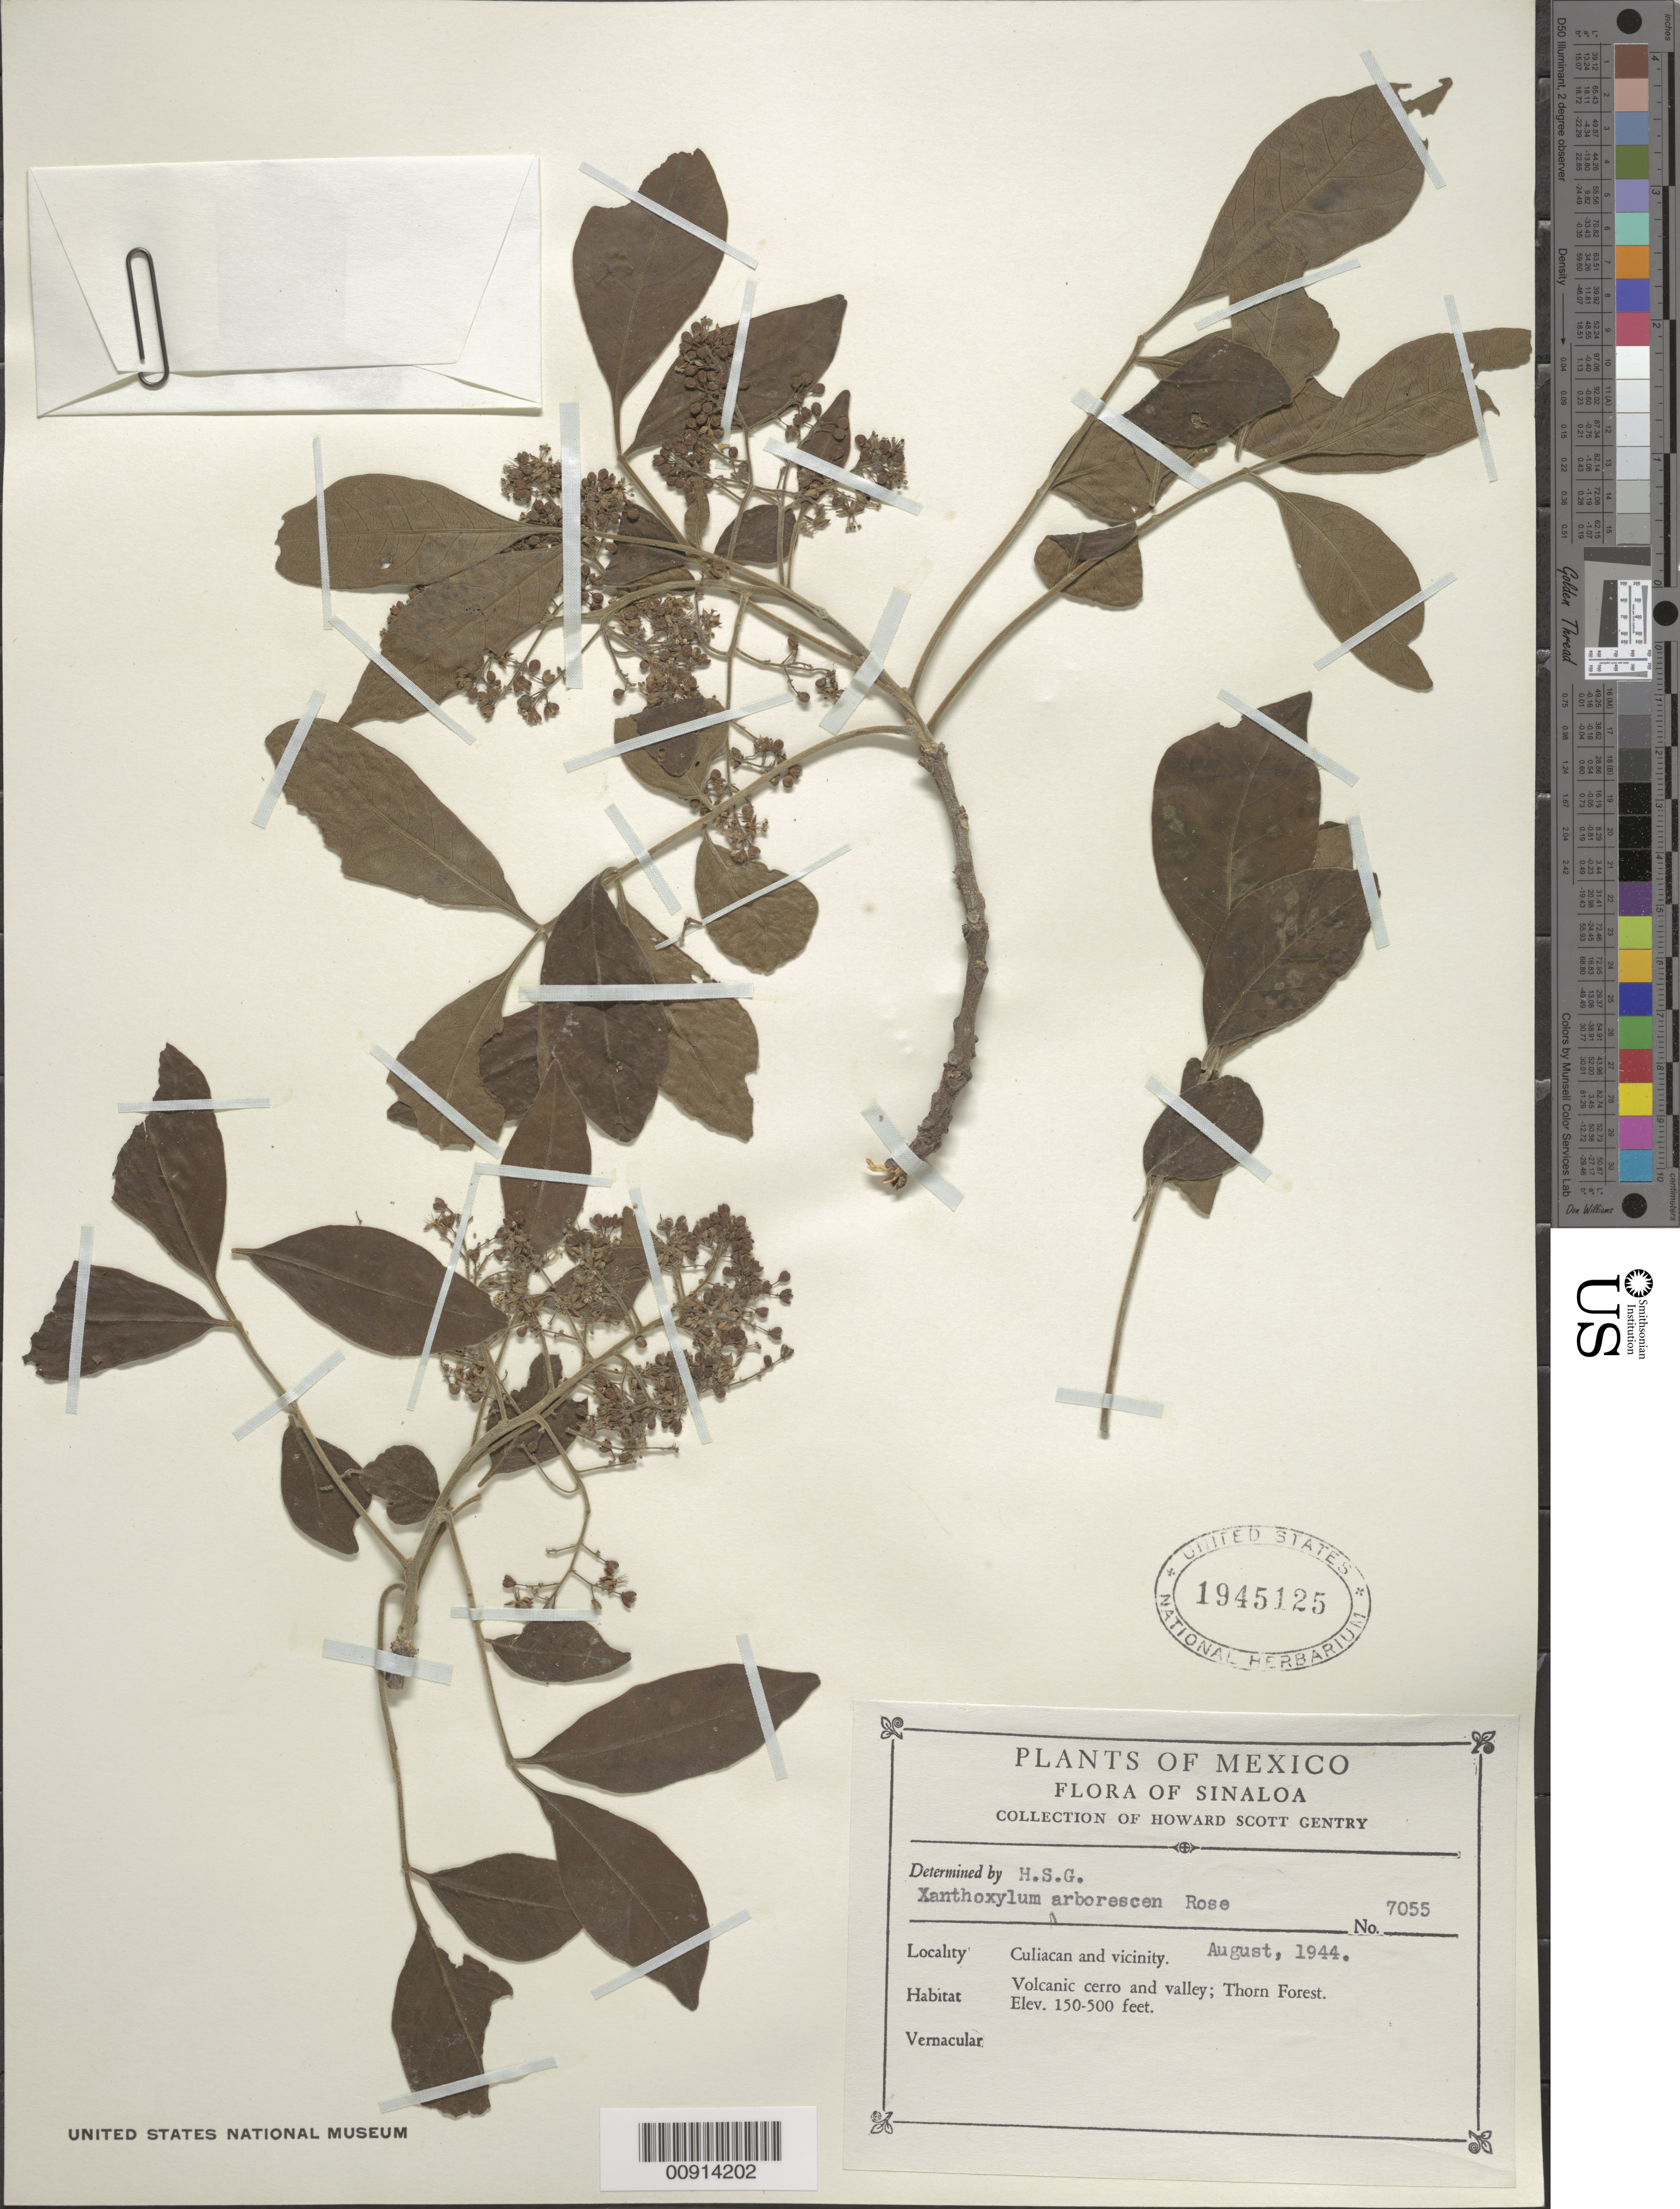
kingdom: Plantae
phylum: Tracheophyta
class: Magnoliopsida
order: Sapindales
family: Rutaceae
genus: Zanthoxylum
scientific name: Zanthoxylum arborescens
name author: Rose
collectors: H. S. Gentry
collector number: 7055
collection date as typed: Aug 1944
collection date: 1944-08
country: Mexico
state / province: Sinaloa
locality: Sinaloa: Culiacan and vicinity.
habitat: Volcanic cerro and valley; Thorn Forest.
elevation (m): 46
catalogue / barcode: US 1945125